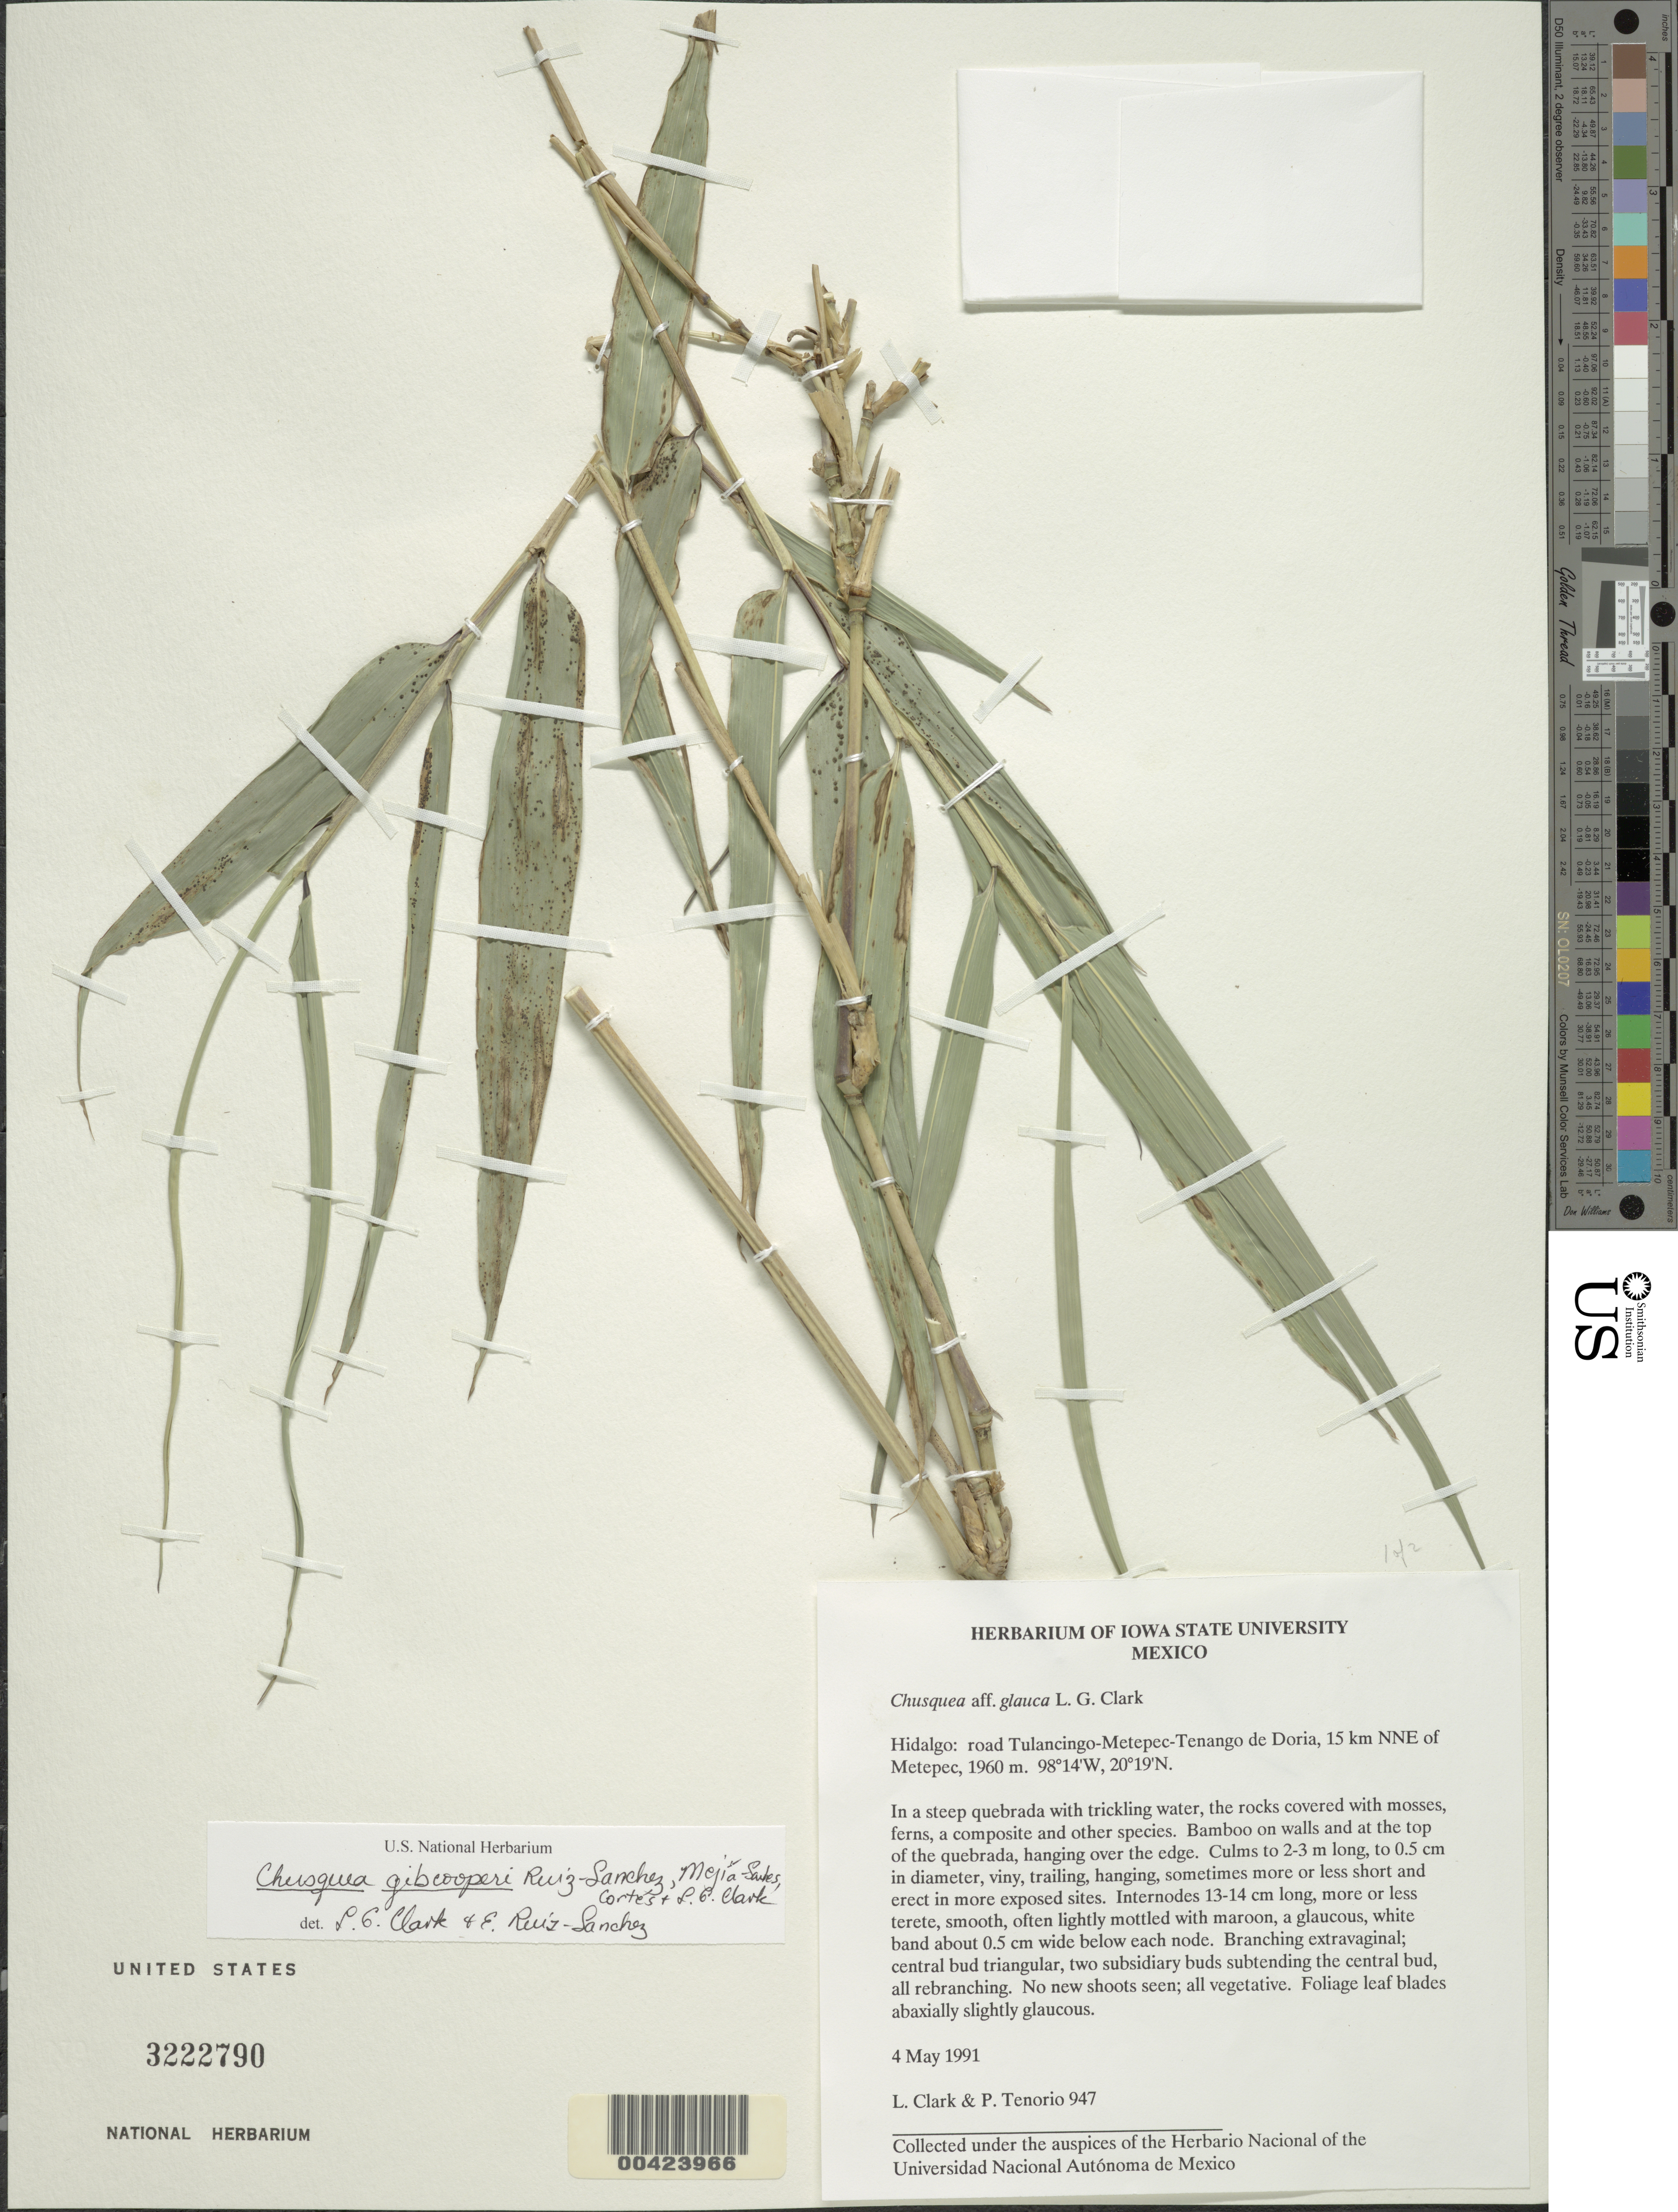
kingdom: Plantae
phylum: Tracheophyta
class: Liliopsida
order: Poales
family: Poaceae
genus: Chusquea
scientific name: Chusquea gibcooperi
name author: Ruíz-Sanchez et al.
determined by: Clark, L. G.; Ruíz-Sanchez, E.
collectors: L. G. Clark & P. Tenorio L.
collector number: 947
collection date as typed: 04 May 1991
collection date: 1991-05-04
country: Mexico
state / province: Hidalgo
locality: Metepec, 15 km NNE of; road Tulancingo - Metepec - Tenango de Doria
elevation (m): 1960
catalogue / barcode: US 3222790